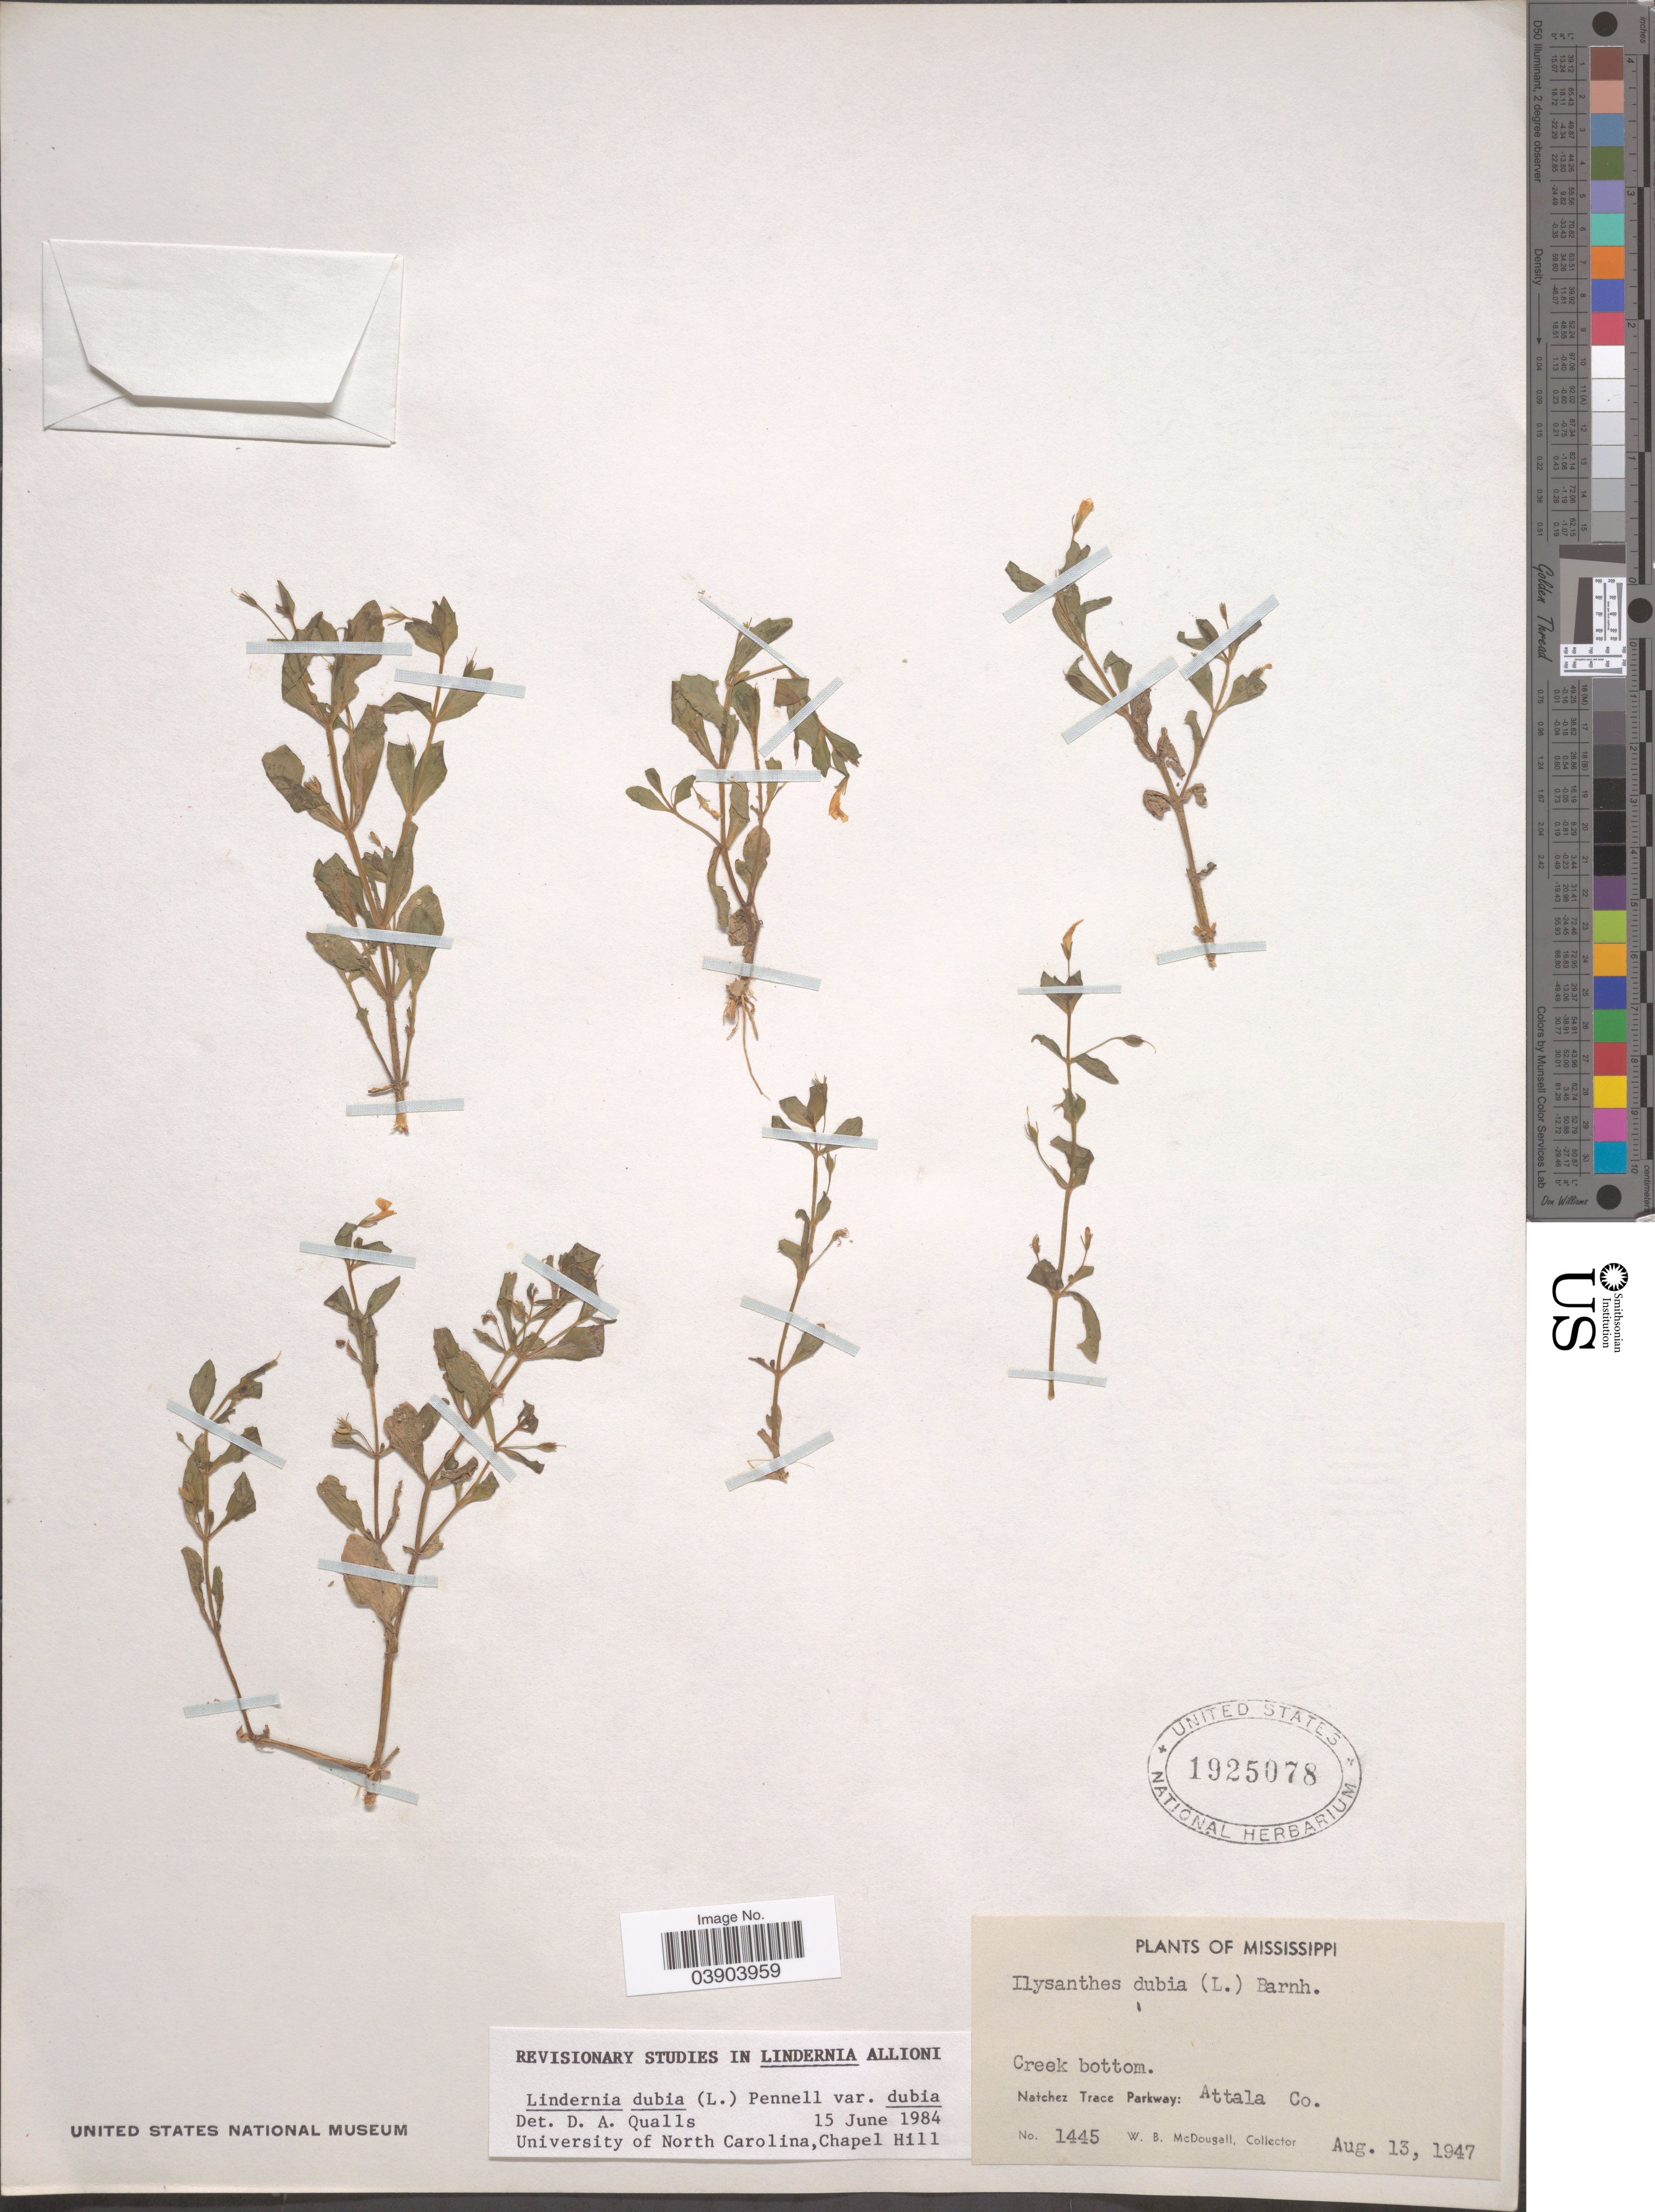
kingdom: Plantae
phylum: Tracheophyta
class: Magnoliopsida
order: Lamiales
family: Linderniaceae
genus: Lindernia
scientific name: Lindernia dubia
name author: (L.) Pennell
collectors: W. B. McDougall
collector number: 1445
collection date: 1947-08-13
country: United States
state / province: Mississippi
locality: Creek bottom. Natchez Trace Parkway: Attala Co.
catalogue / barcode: US 1925078